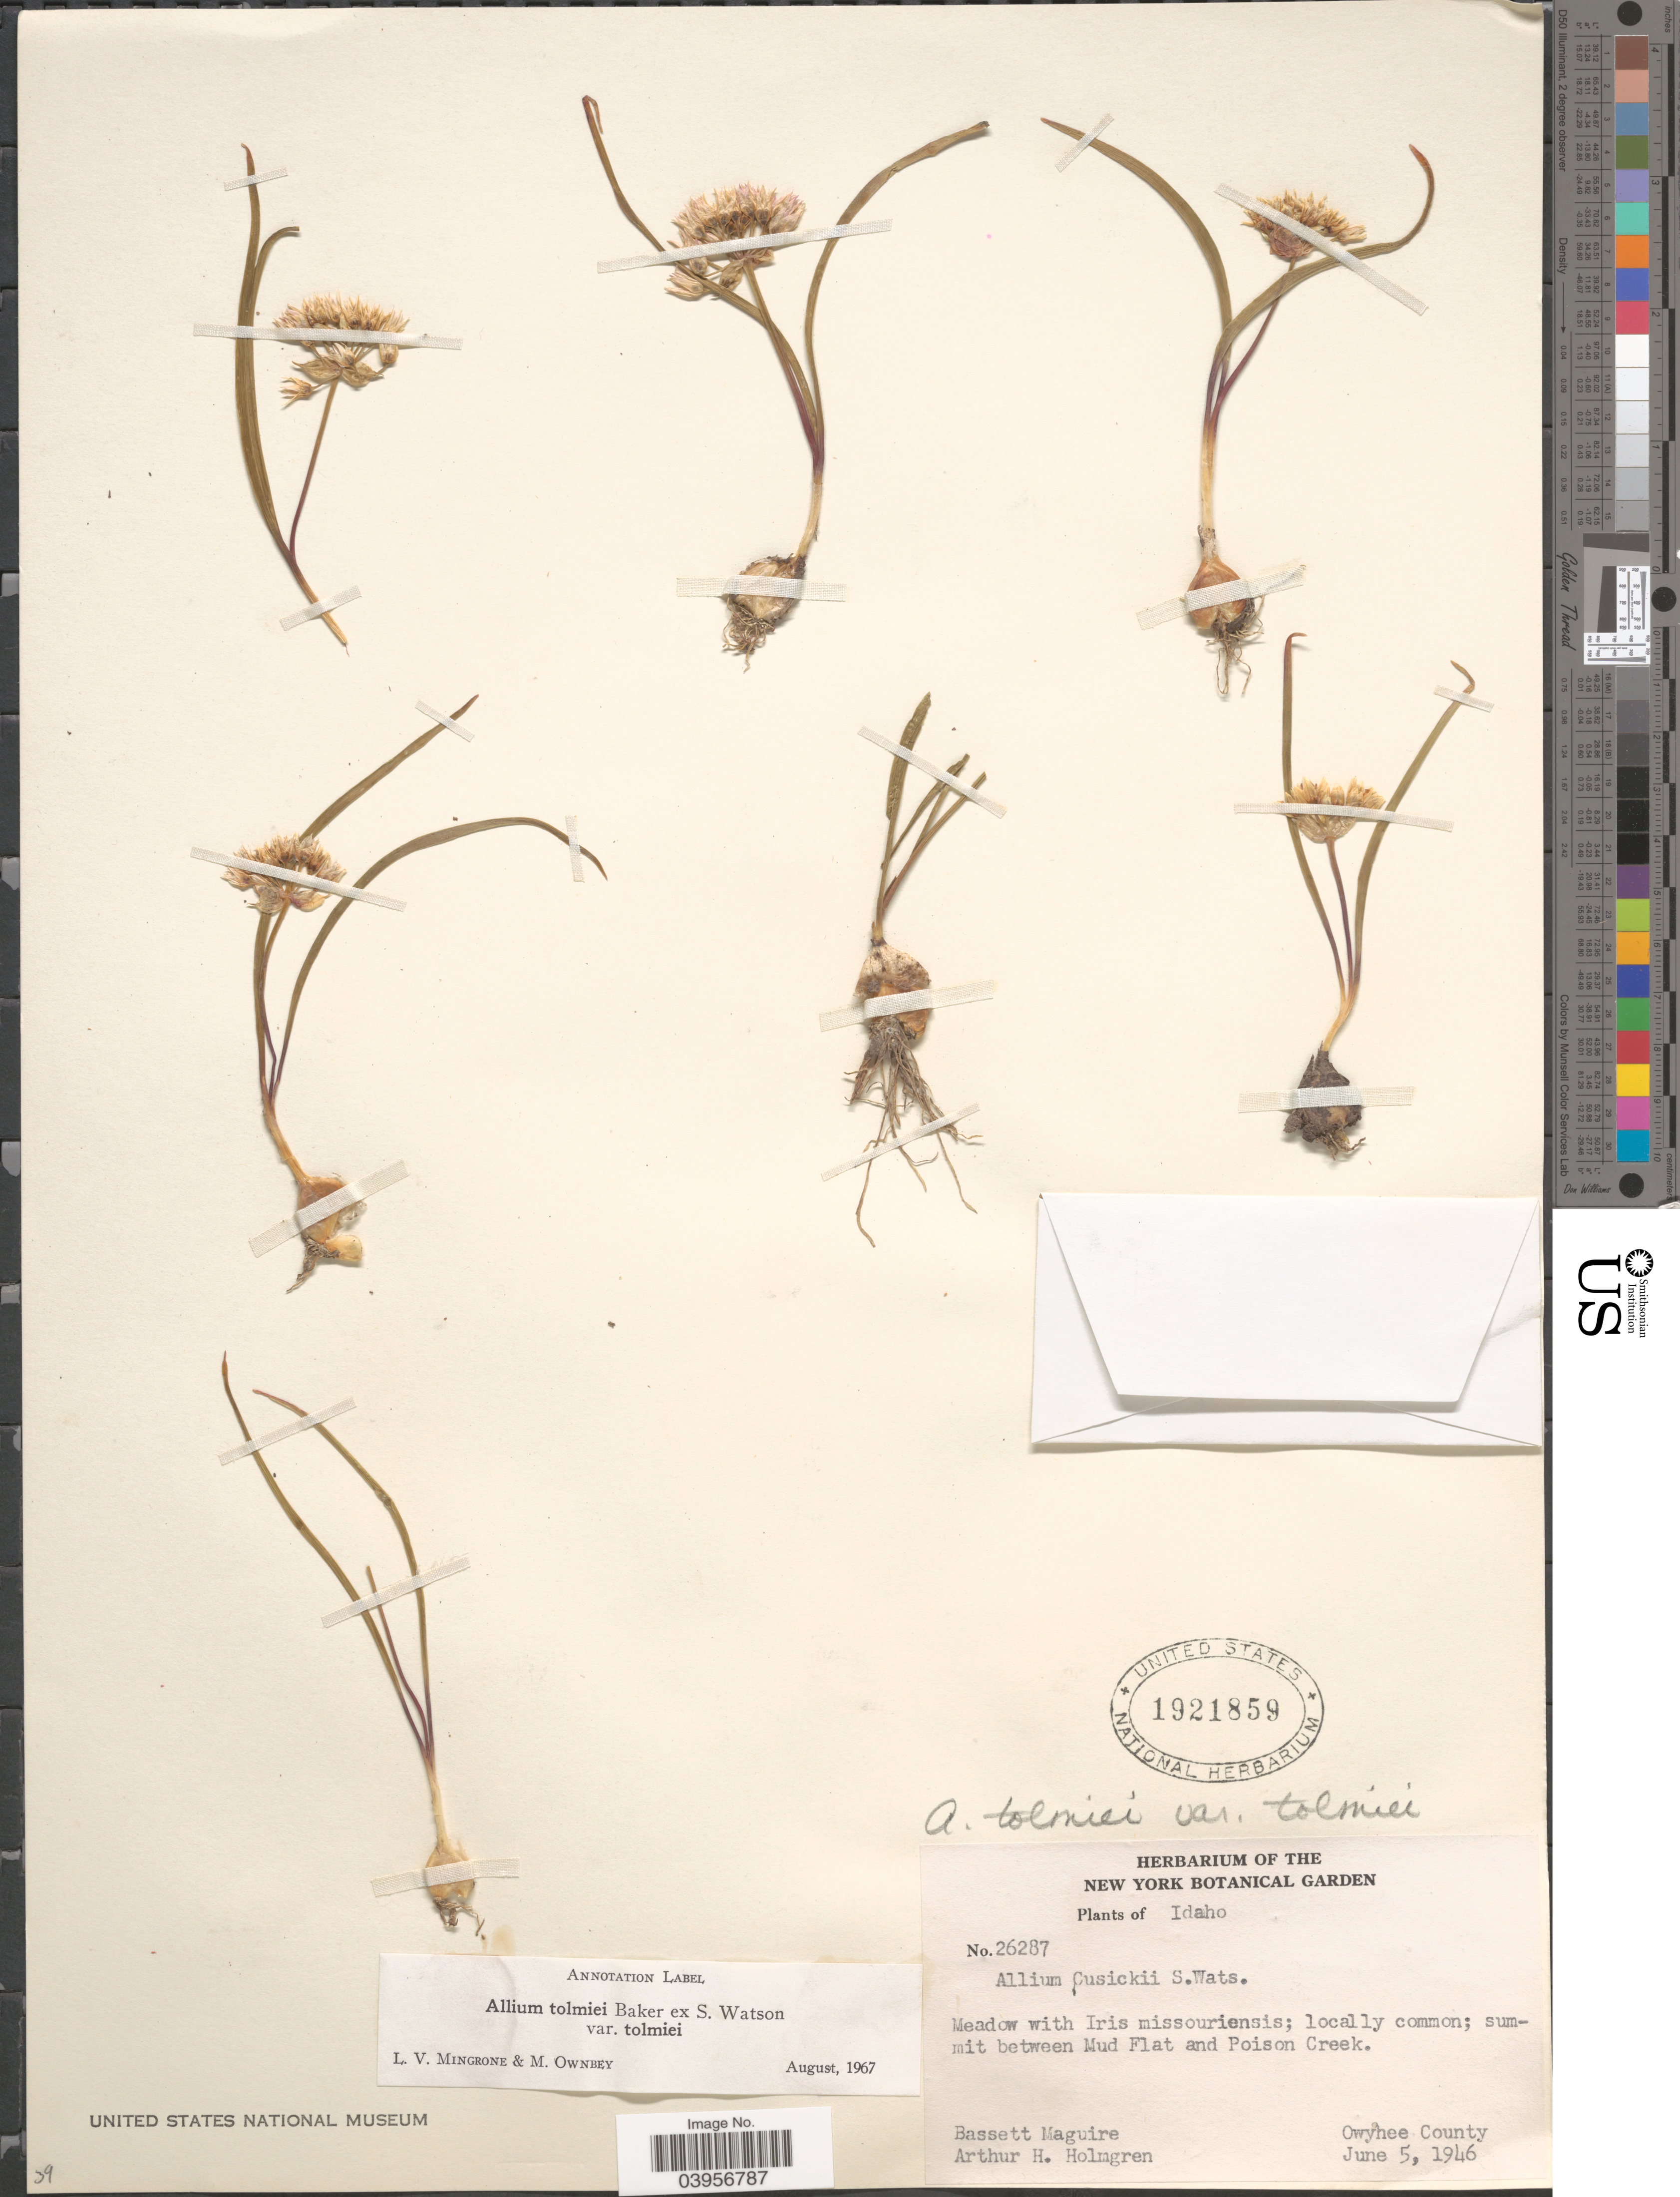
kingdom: Plantae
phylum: Tracheophyta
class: Liliopsida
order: Asparagales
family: Amaryllidaceae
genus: Allium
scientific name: Allium tolmiei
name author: Baker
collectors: B. Maguire & A. H. Holmgren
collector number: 26287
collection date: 1946-06-05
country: United States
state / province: Idaho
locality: Meadow with Iris missouriensis; summit between Mud Flat and Poison Creek. Owyhee County.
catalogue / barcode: US 1921859